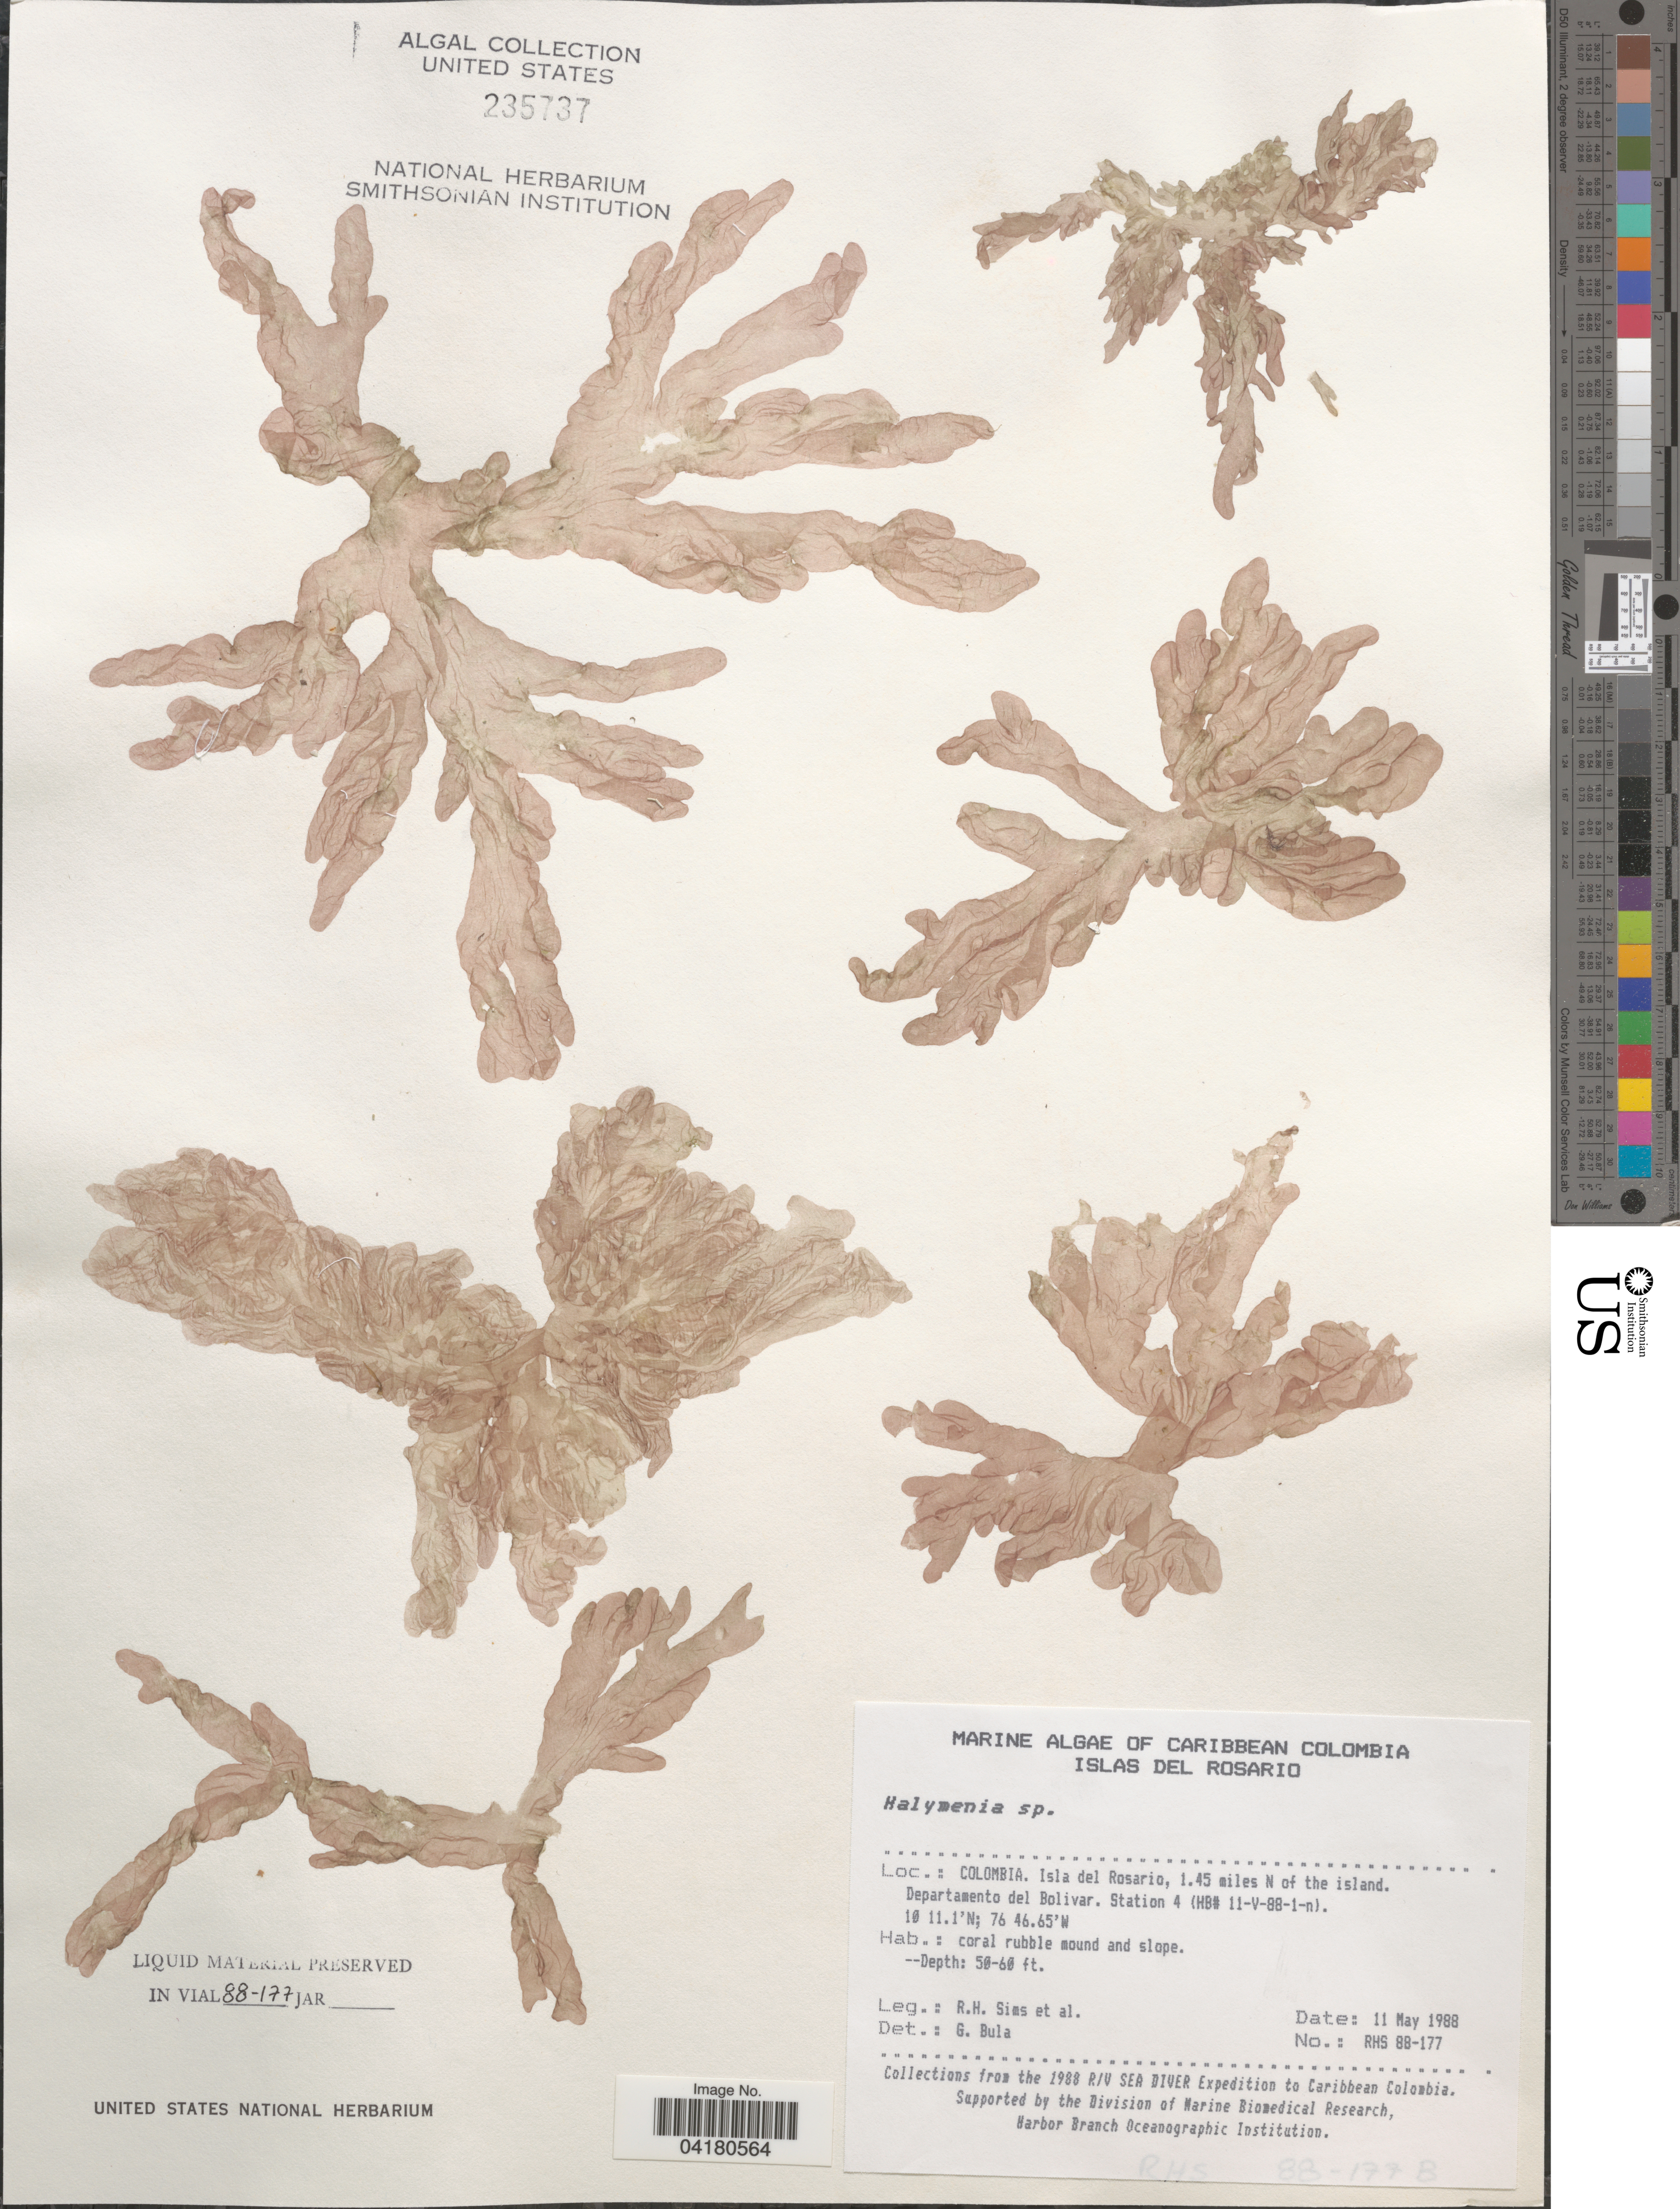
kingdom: Plantae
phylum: Rhodophyta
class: Florideophyceae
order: Halymeniales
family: Halymeniaceae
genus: Halymenia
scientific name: Halymenia sp.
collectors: R. H. Sims & et al.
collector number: RHS 88-177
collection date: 1988-05-11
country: Colombia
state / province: Bolívar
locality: Caribbean Colombia. Islas del Rosario. Isla del Rosario, 1.45 miles N of the island. Departamento del Bolivar. Station 4 (HB# 11-V-88-1-n). The 1988 R/V Sea Diver Expedition to Caribbean Colombia.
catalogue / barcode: US 235737